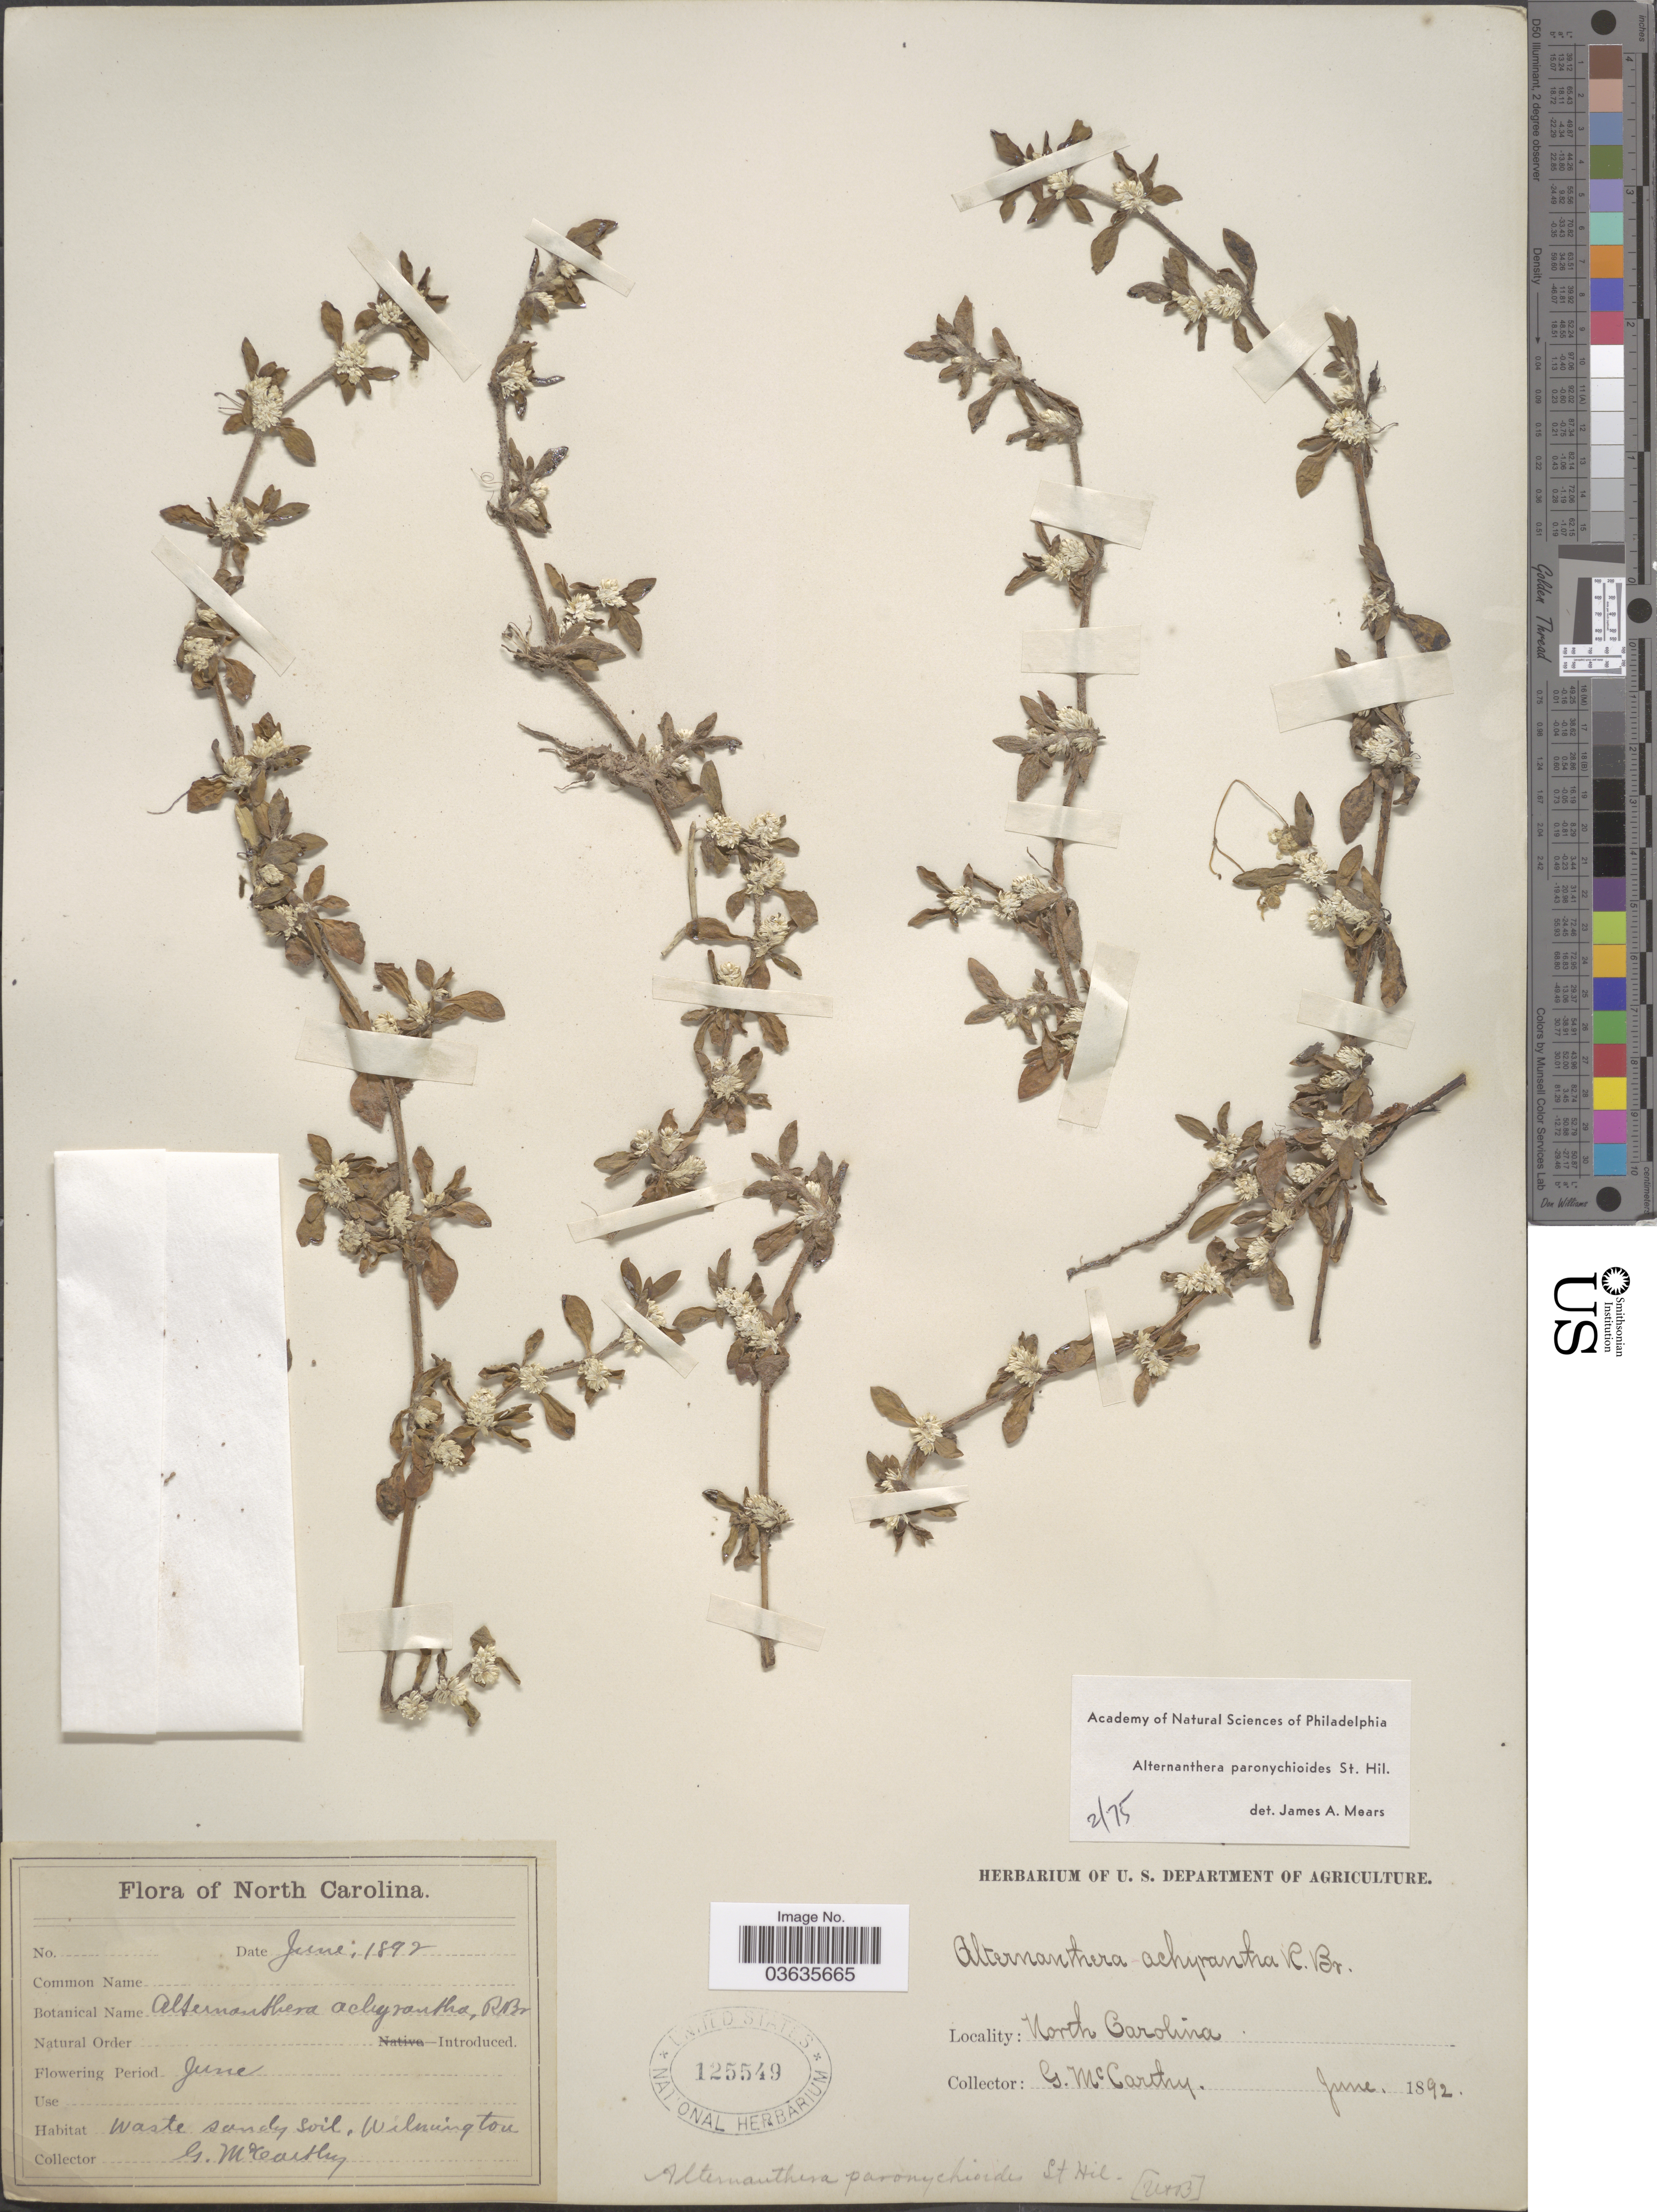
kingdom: Plantae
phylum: Tracheophyta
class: Magnoliopsida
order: Caryophyllales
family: Amaranthaceae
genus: Alternanthera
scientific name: Alternanthera paronychioides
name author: A. St.-Hil.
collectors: G. McCarthy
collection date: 1892-06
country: United States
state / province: North Carolina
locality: Wilmington.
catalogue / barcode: US 125549